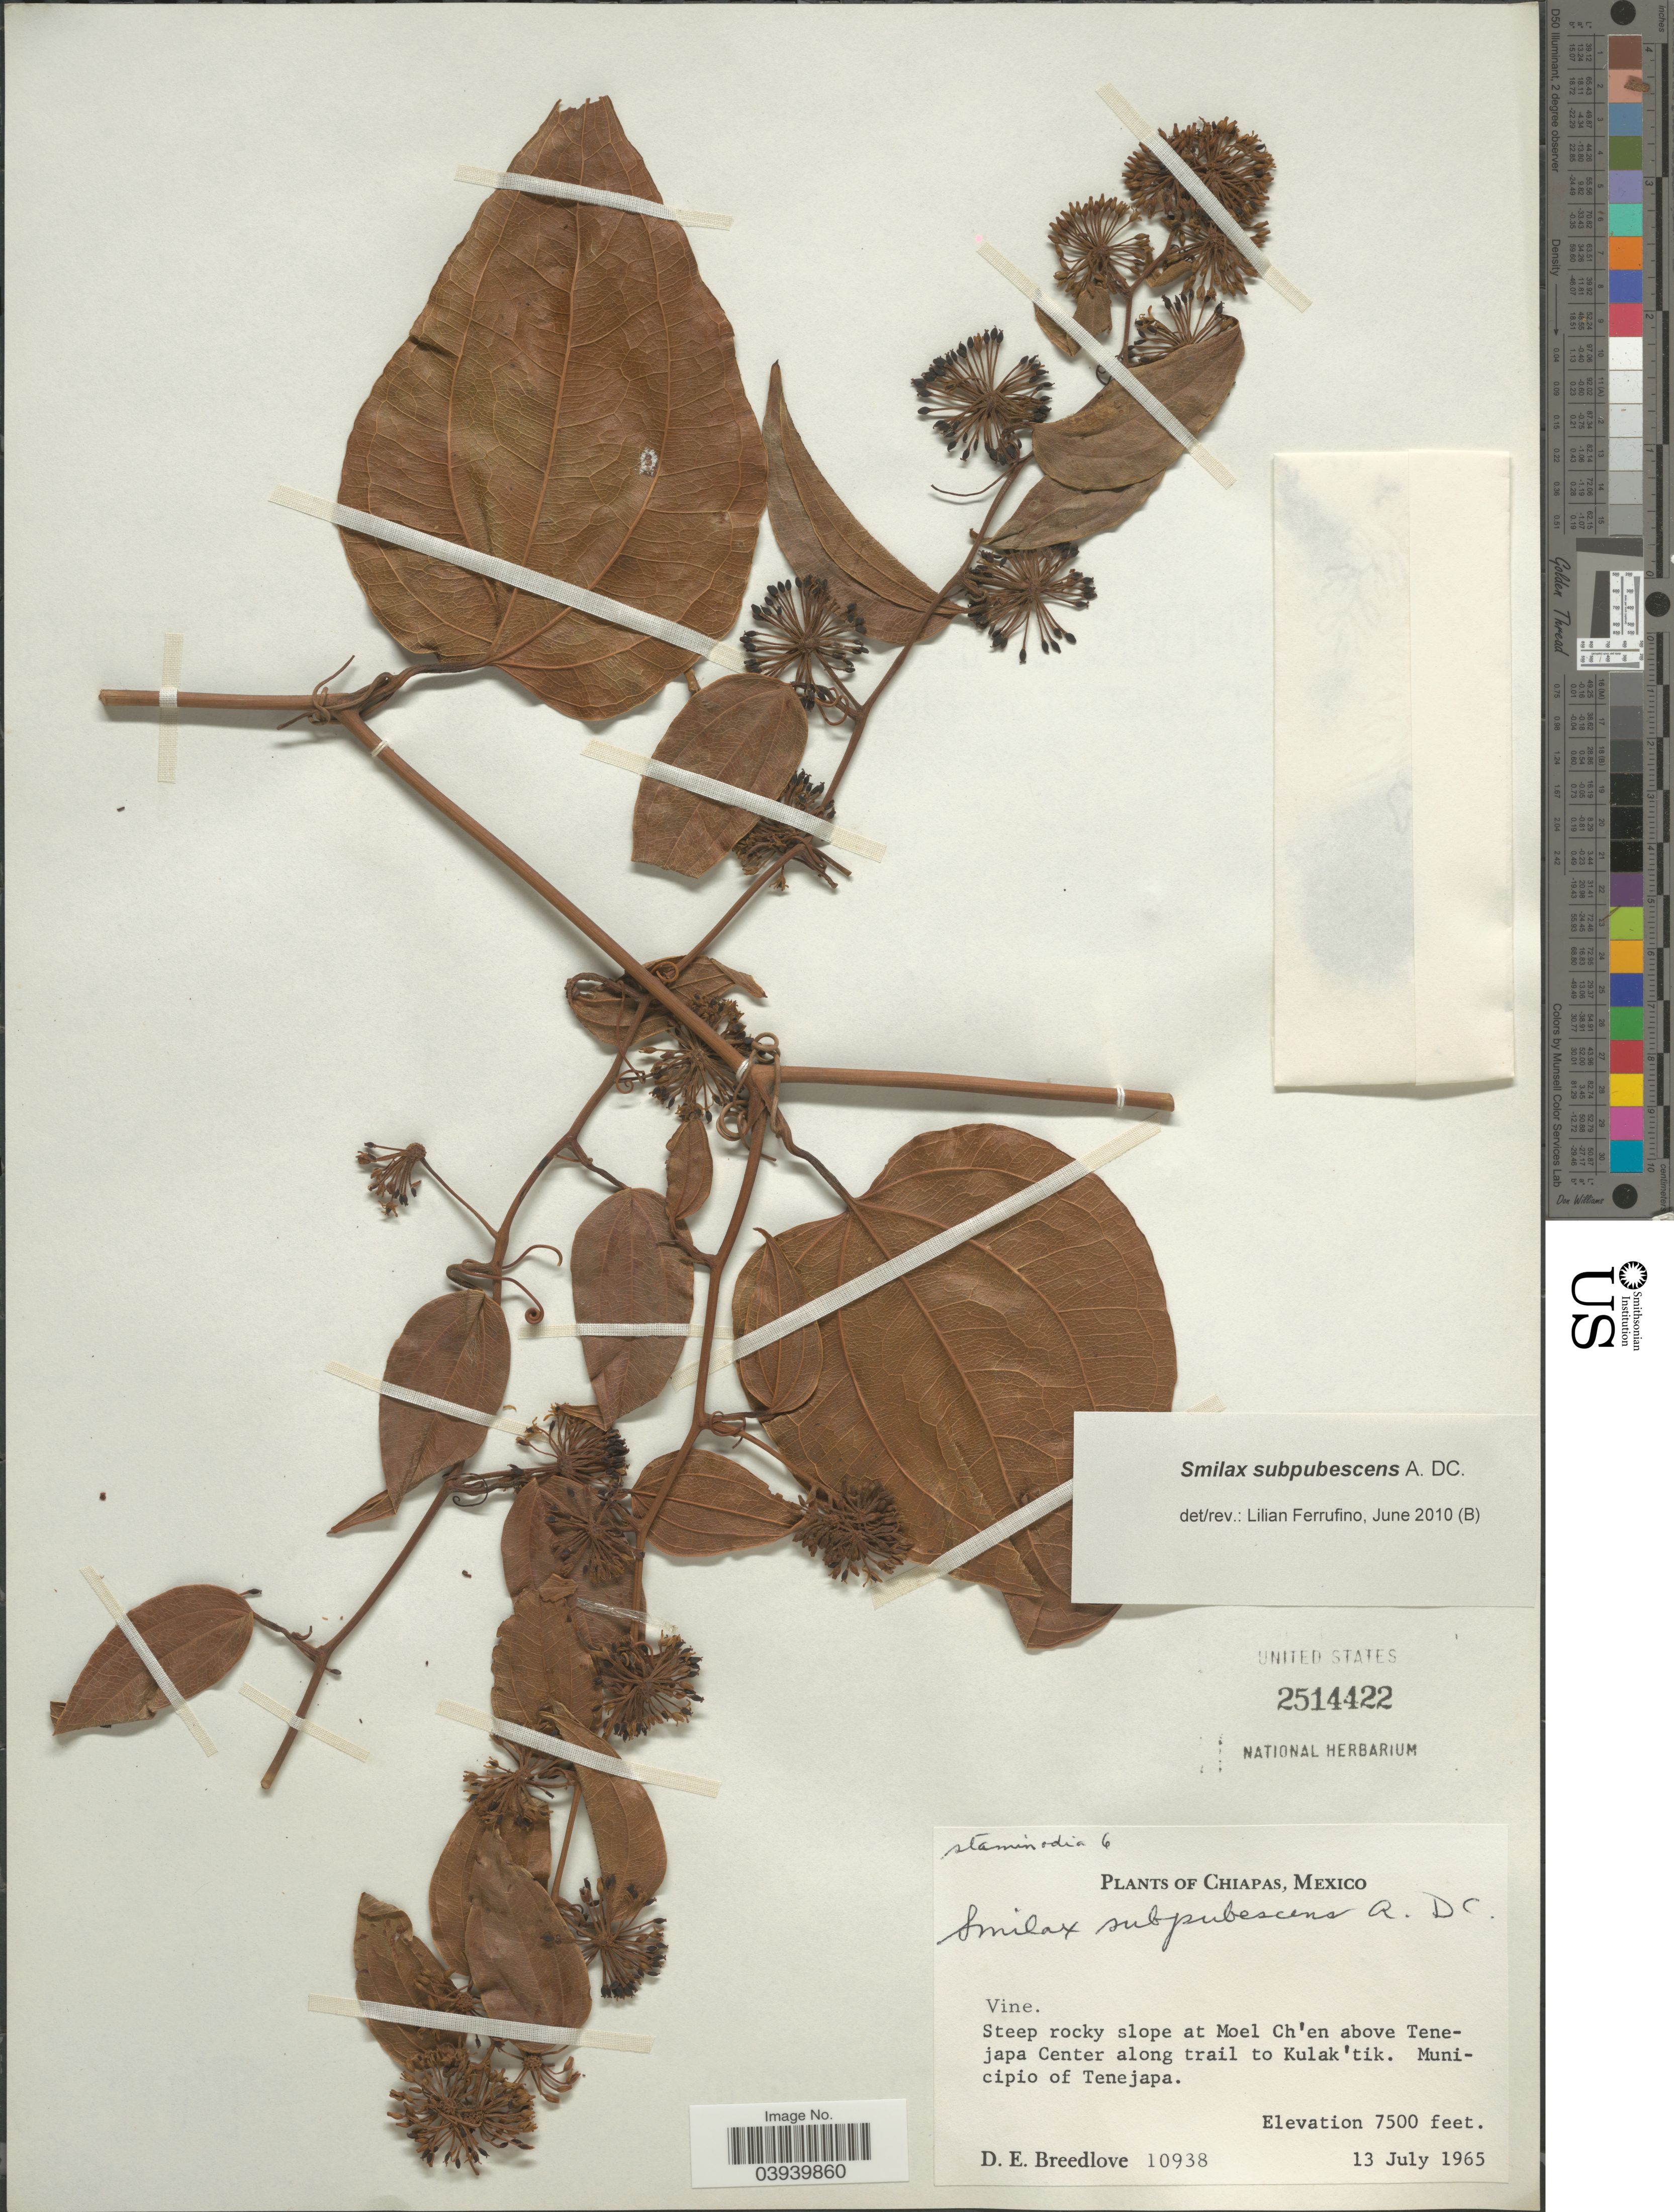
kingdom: Plantae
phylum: Tracheophyta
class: Liliopsida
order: Liliales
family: Smilacaceae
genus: Smilax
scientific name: Smilax subpubescens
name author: A. DC.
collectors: D. E. Breedlove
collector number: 10938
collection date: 1965-07-13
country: Mexico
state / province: Chiapas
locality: Steep rocky slope at Moel Ch'en above Tenejapa Center along trail to Kulak'tik. Municipio of Tenejapa.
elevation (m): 2286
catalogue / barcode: US 2514422